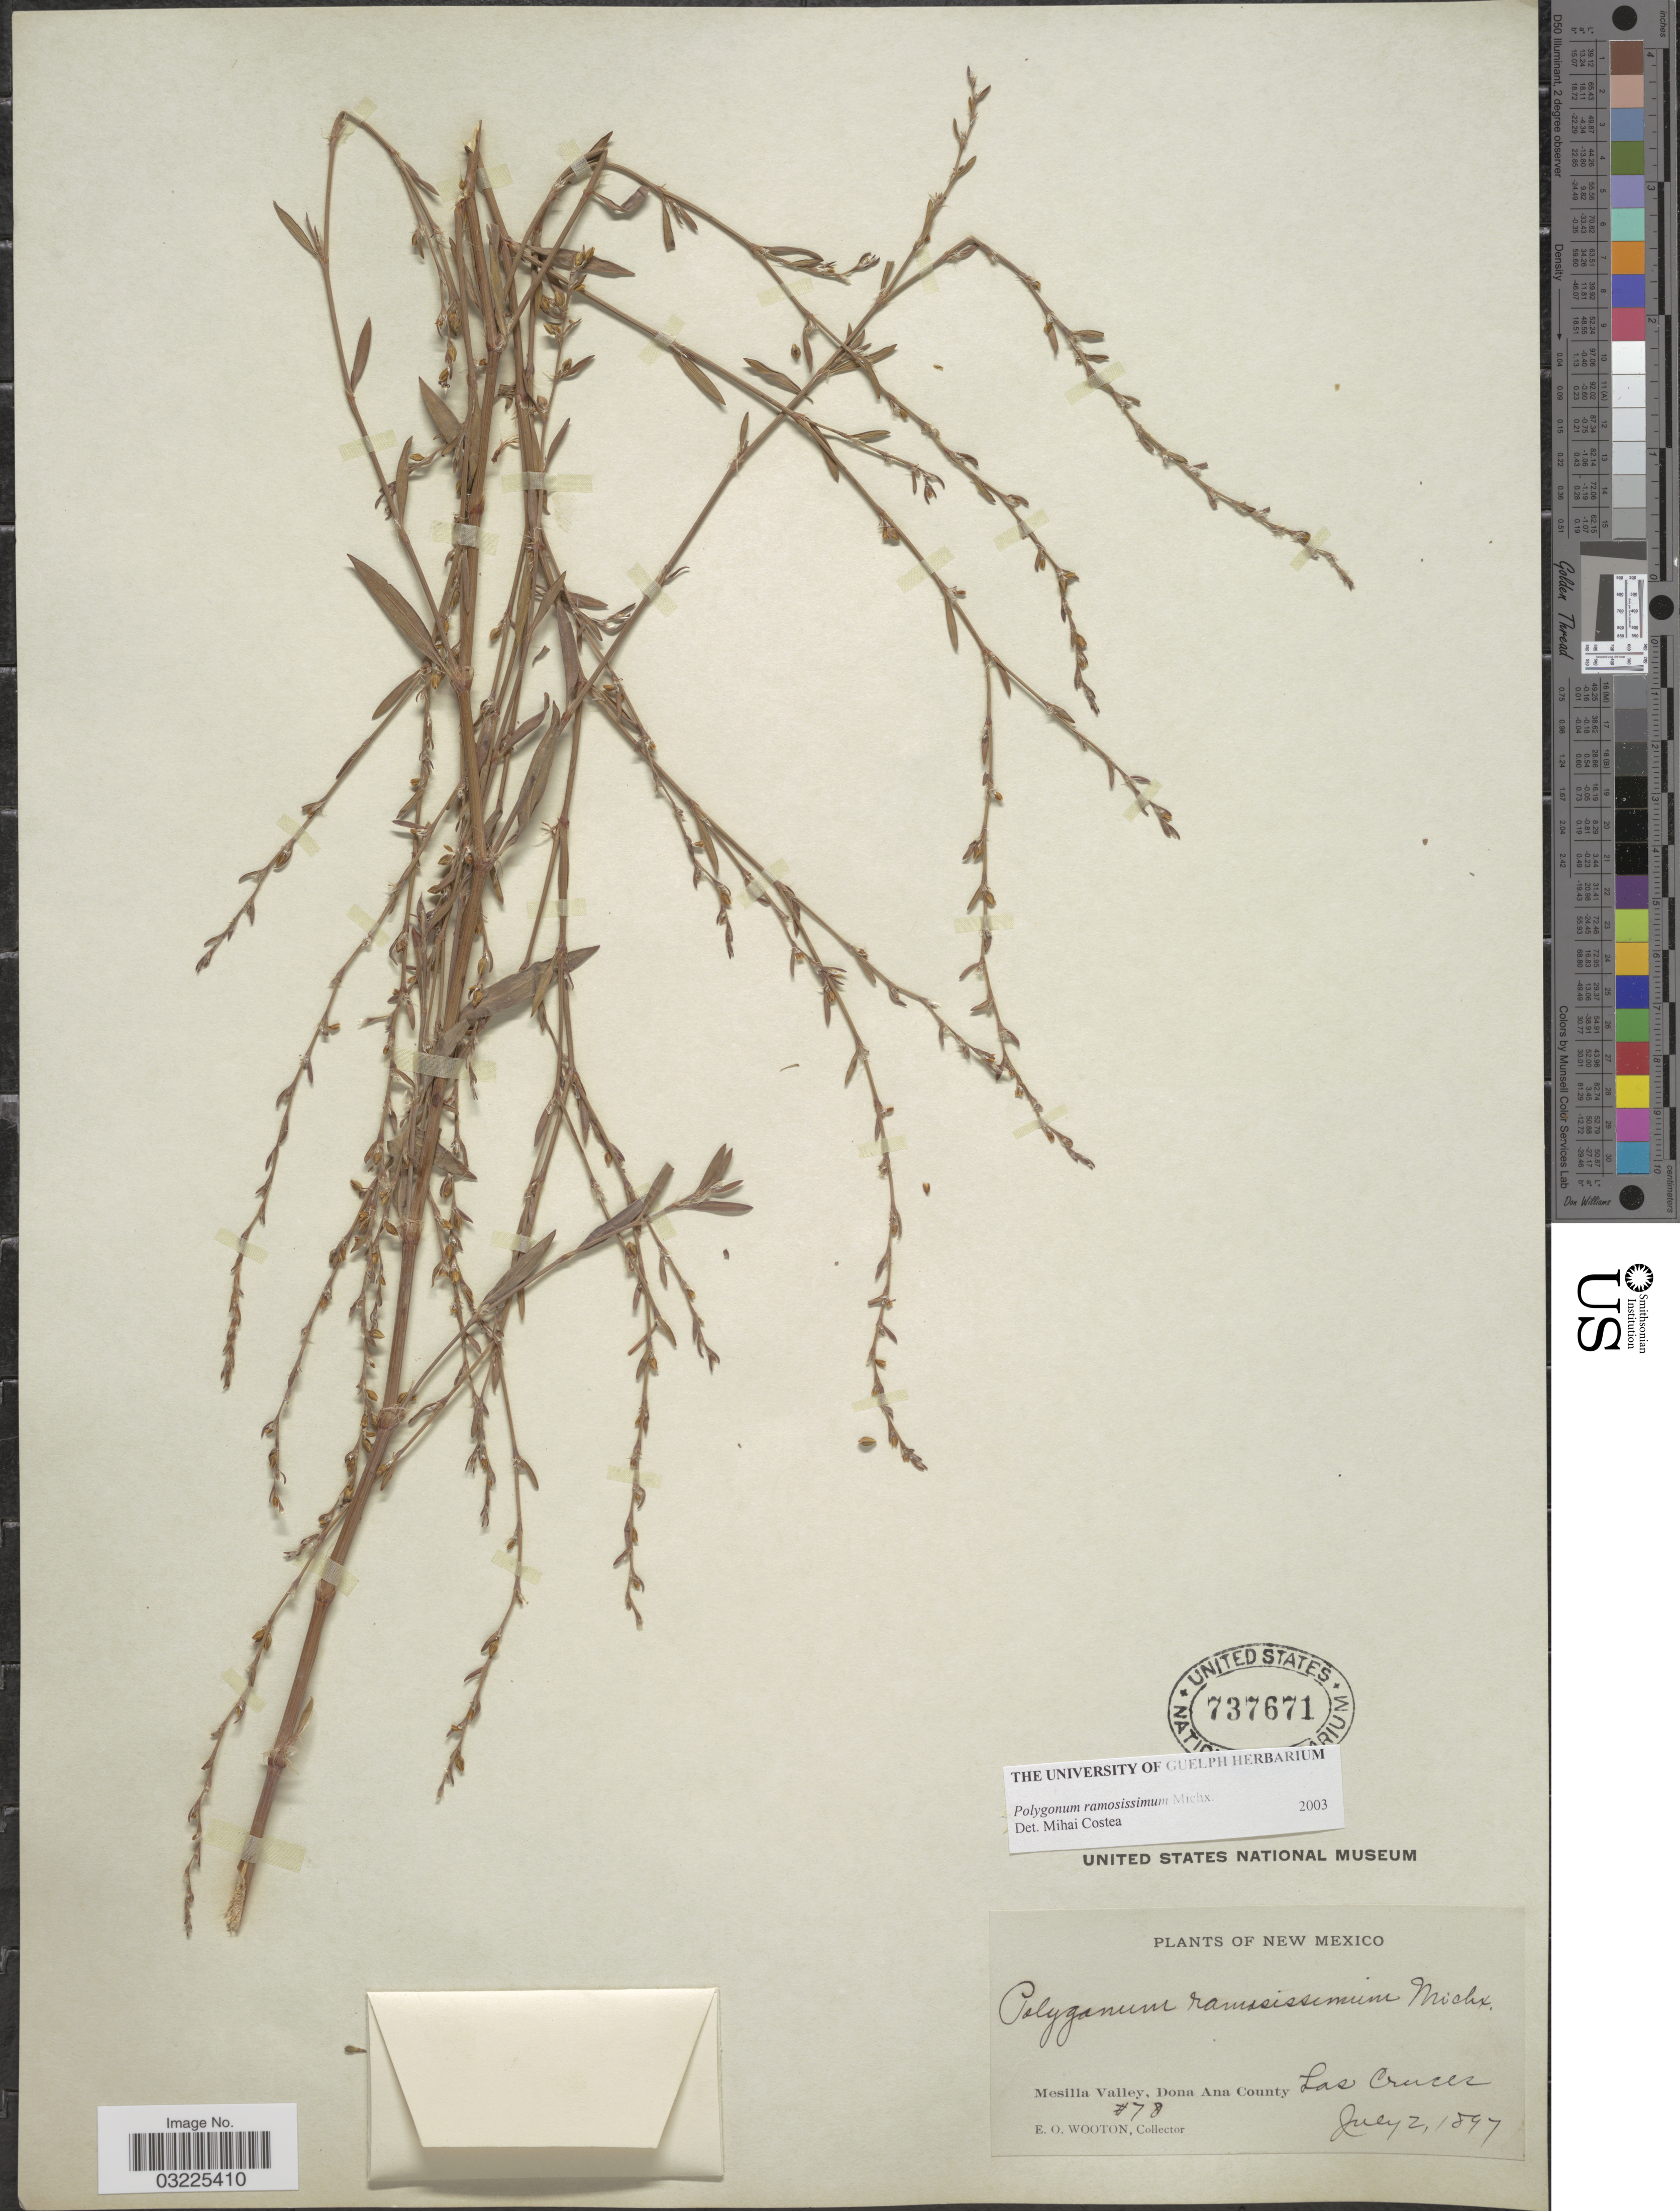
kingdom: Plantae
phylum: Tracheophyta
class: Magnoliopsida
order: Caryophyllales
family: Polygonaceae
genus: Polygonum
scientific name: Polygonum ramosissimum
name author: Michx.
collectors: E. O. Wooton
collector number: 78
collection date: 1897-07-02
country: United States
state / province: New Mexico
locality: Messilla Valley, Dona Ana County. Las Cruces.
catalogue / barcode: US 737671